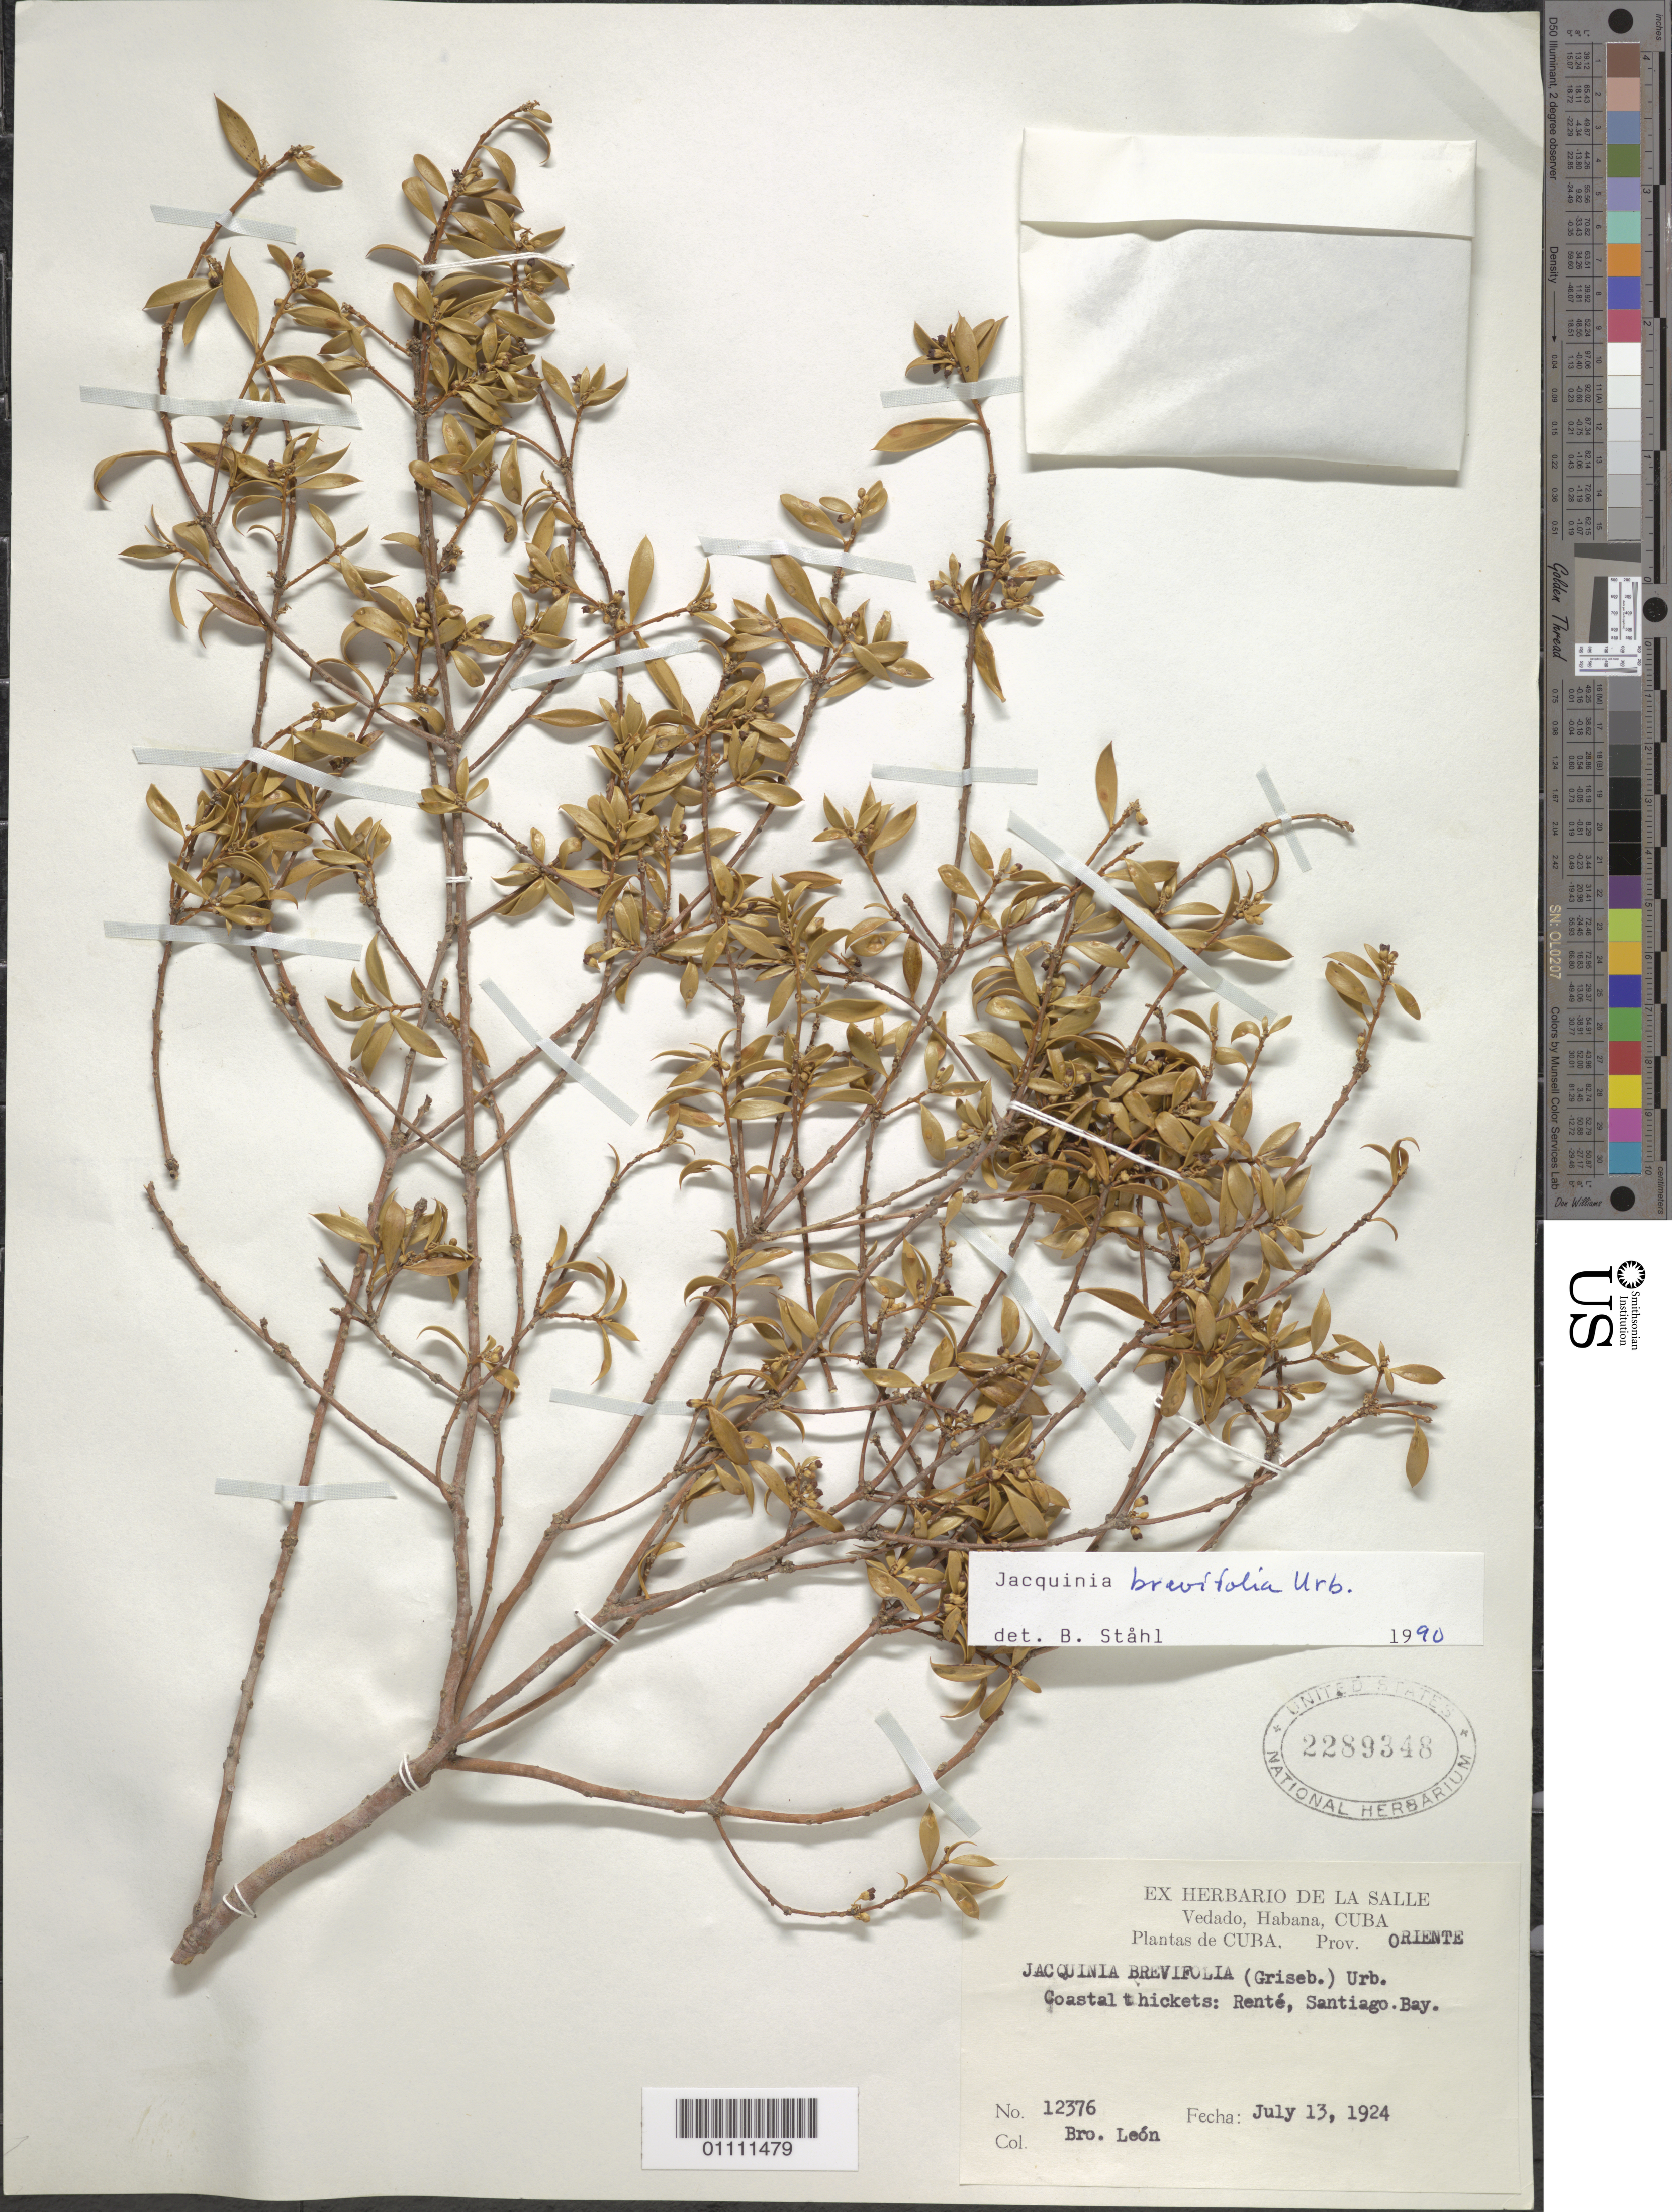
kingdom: Plantae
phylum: Tracheophyta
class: Magnoliopsida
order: Ericales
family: Primulaceae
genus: Jacquinia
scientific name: Jacquinia brevifolia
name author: Urb.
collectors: Bro. León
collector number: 12376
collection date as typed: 13 Jul 1924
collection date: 1924-07-13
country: Cuba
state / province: Santiago de Cuba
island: Cuba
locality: Coastal thickets: Rente, Santiago Bay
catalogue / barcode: US 2289348